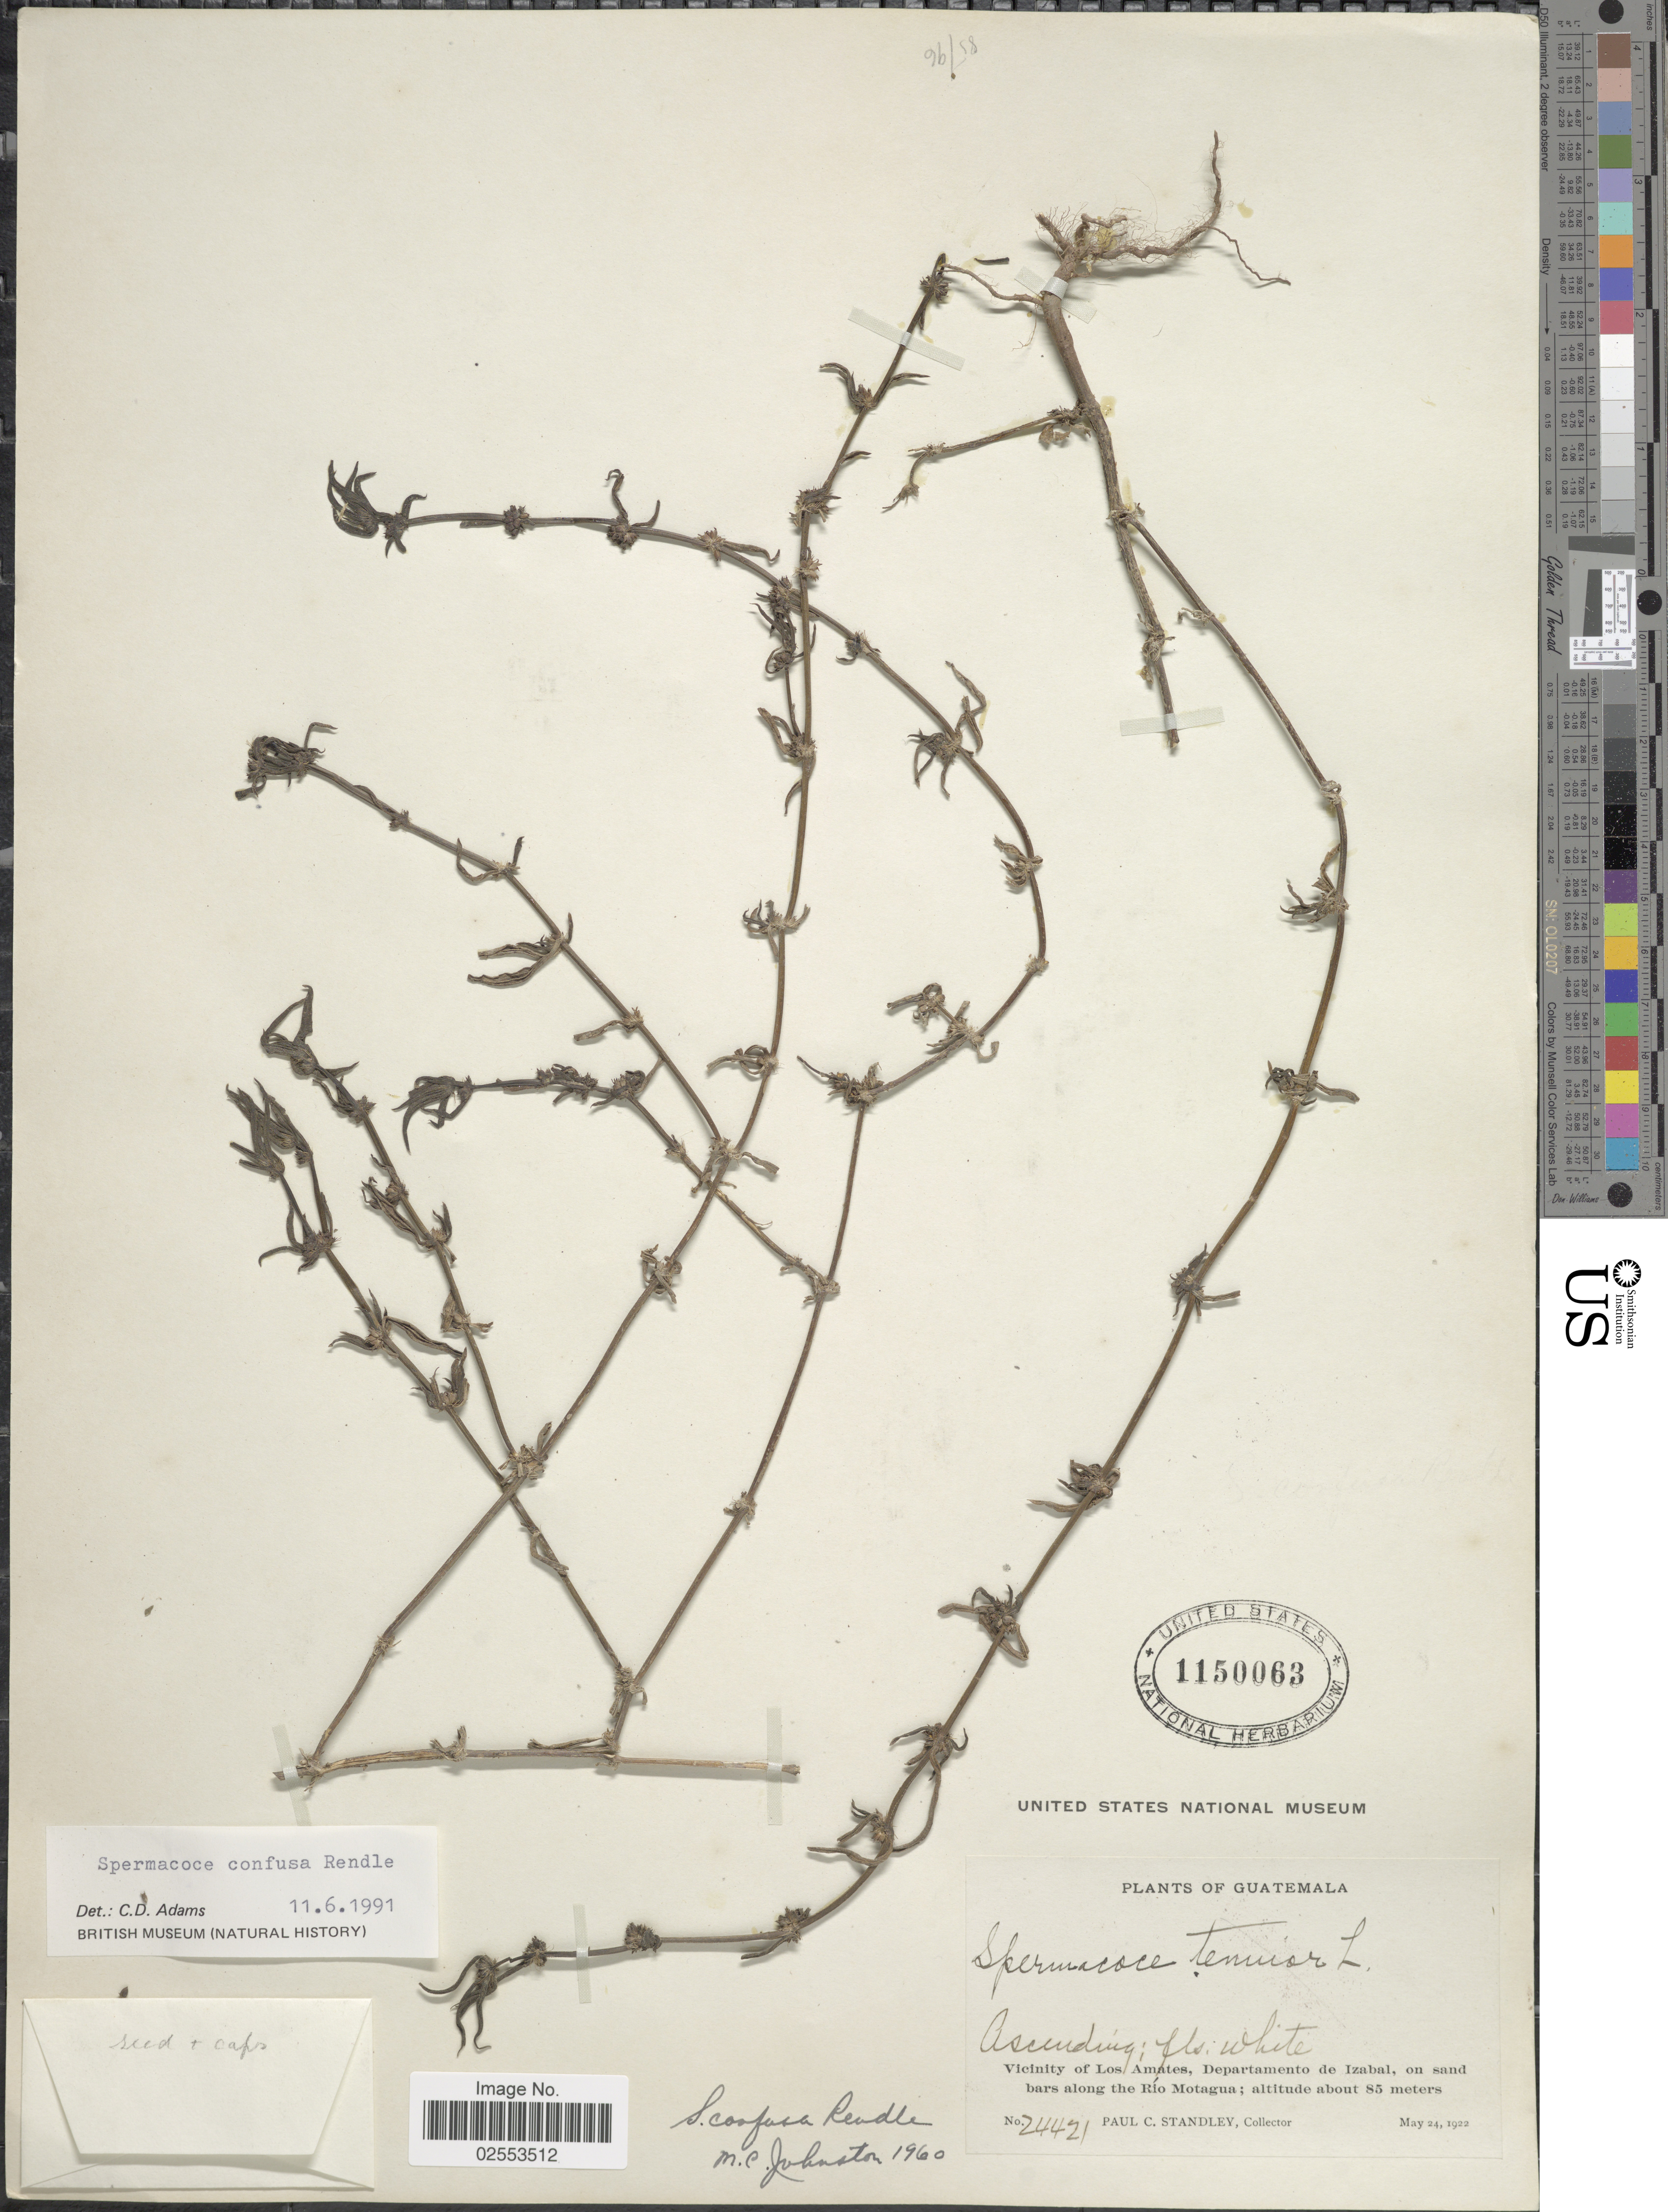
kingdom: Plantae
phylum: Tracheophyta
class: Magnoliopsida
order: Gentianales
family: Rubiaceae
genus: Spermacoce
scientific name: Spermacoce confusa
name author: Rendle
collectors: P. C. Standley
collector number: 24421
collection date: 1922-05-24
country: Guatemala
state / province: Izabal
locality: Vicinity of Los Amates, along the Río Motagua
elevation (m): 85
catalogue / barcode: US 1150063